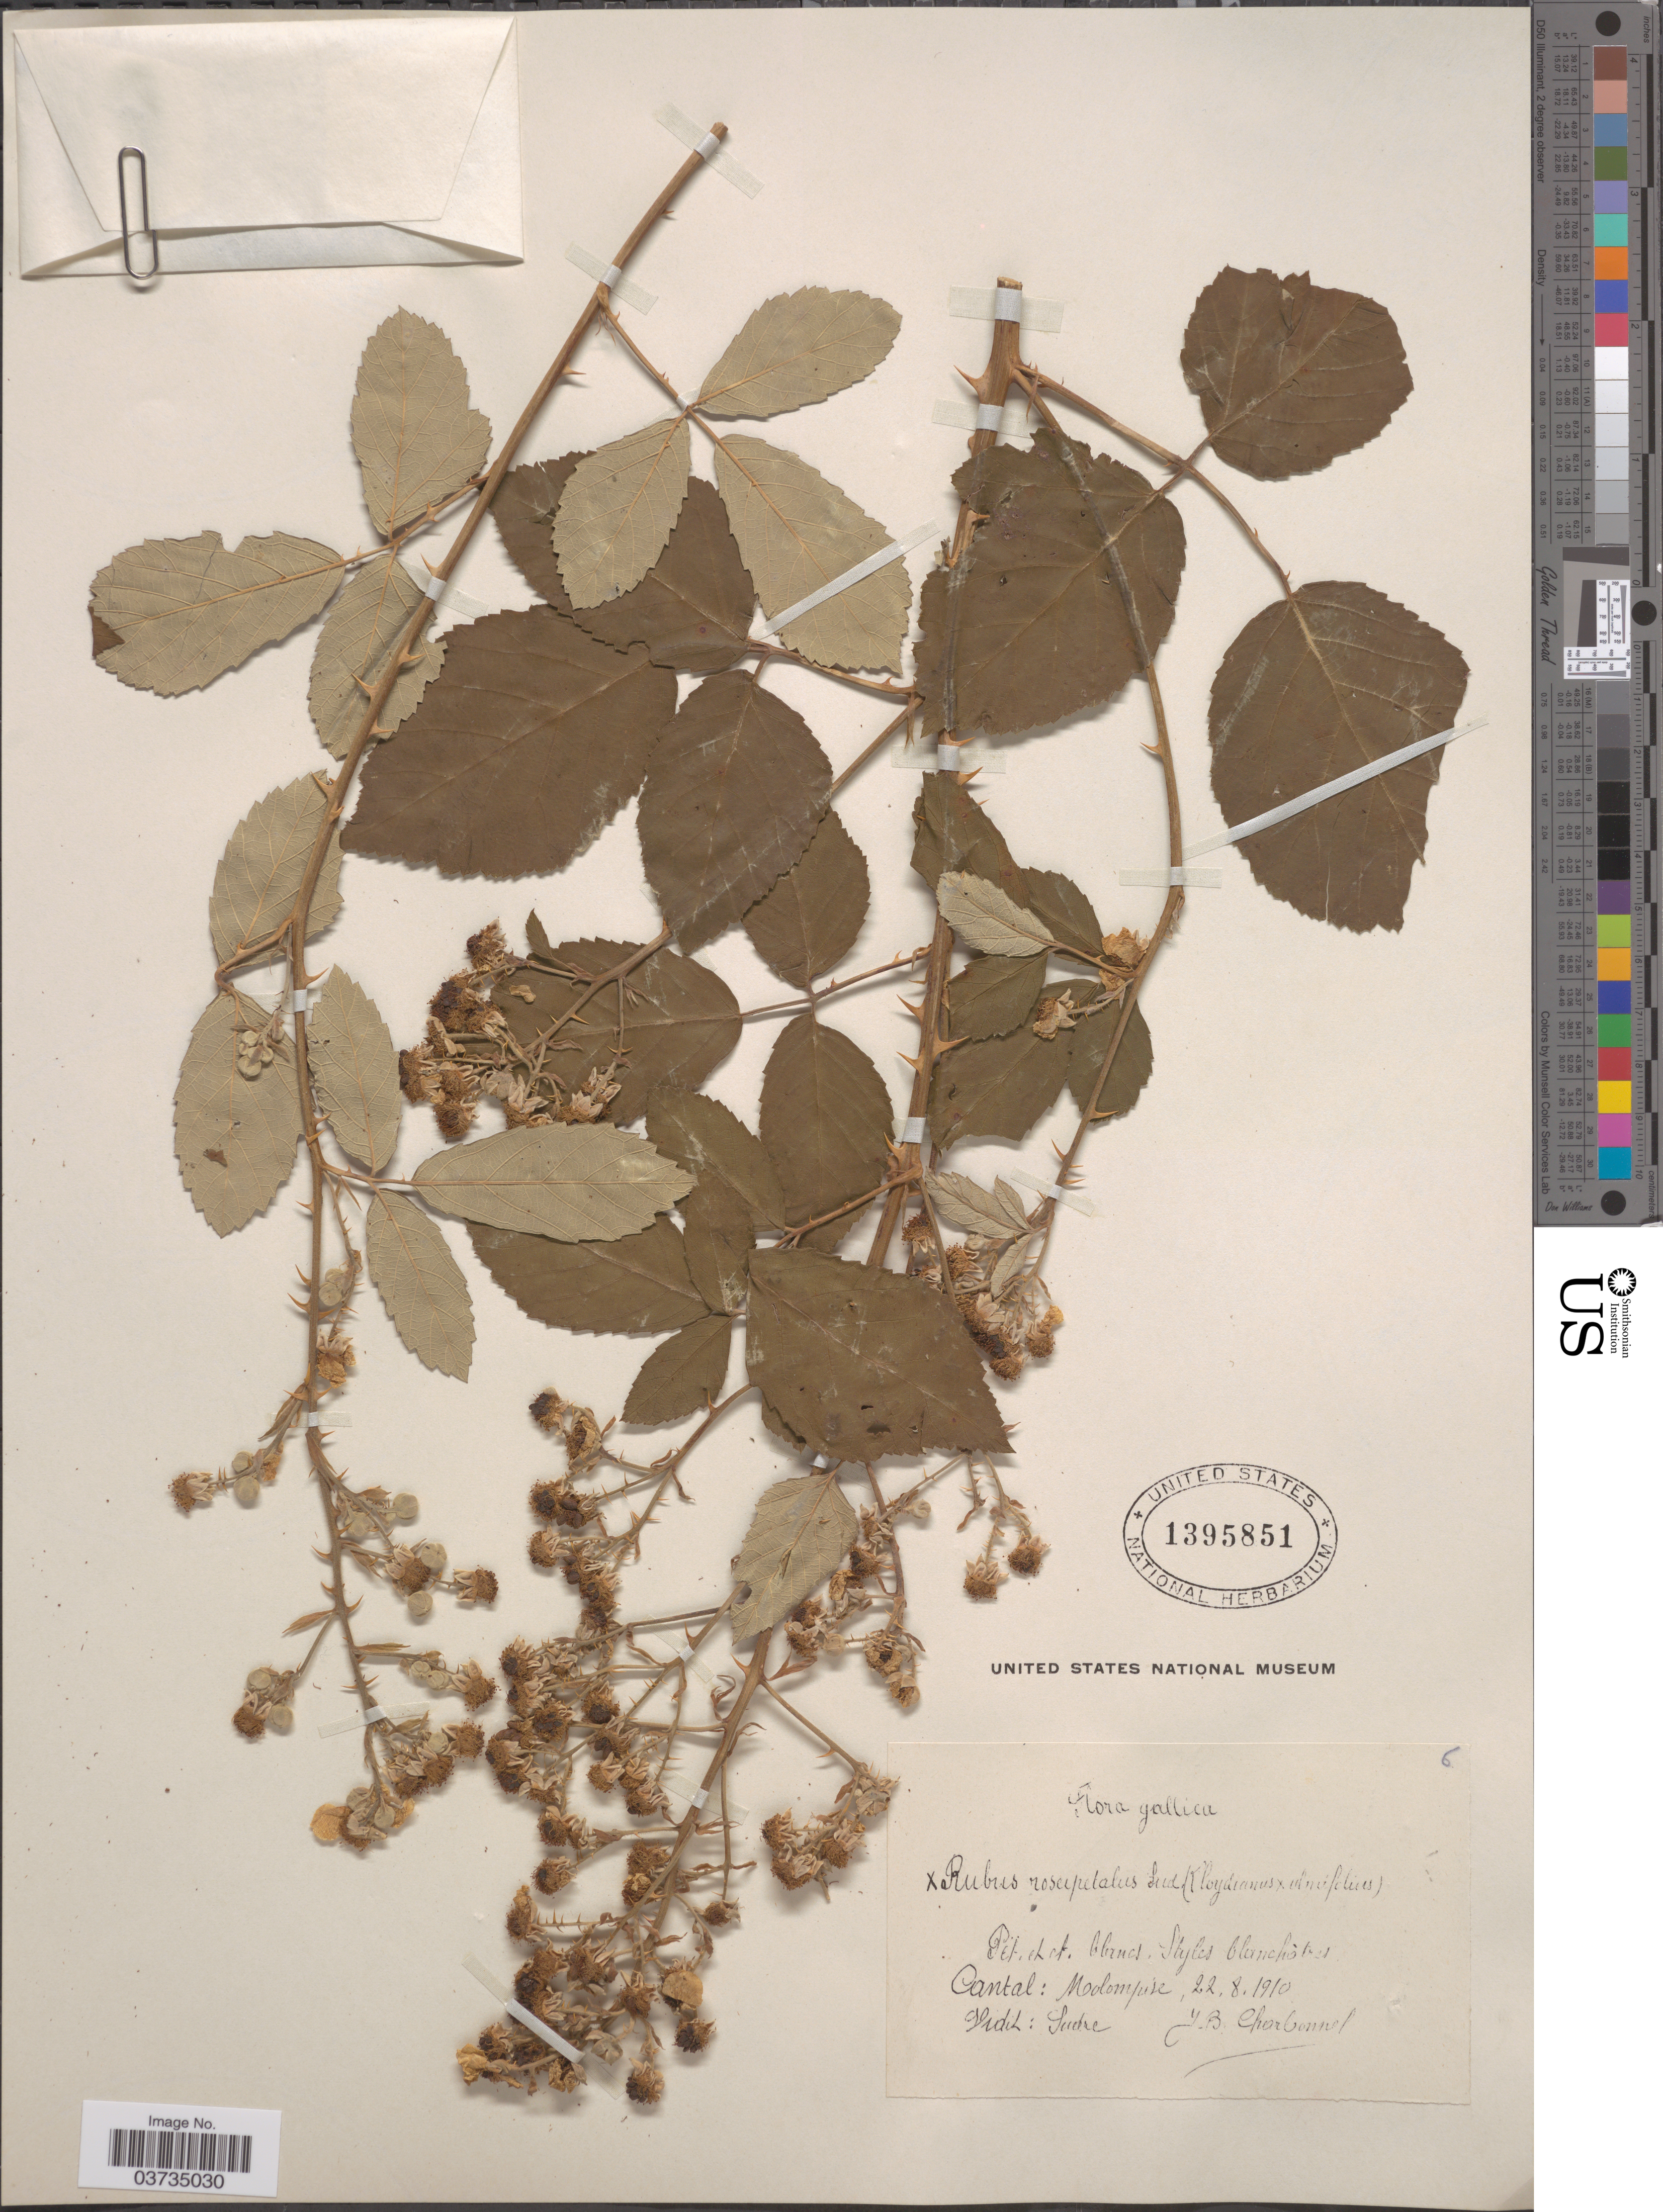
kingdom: Plantae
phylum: Tracheophyta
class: Magnoliopsida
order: Rosales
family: Rosaceae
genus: Rubus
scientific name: Rubus roseipetalus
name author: Sudre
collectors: J. Charbonnel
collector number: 6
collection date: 1910-08-22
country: France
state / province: Auvergne-Rhône-Alpes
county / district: Cantal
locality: Gallica. Cantal: Molompise.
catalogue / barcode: US 1395851